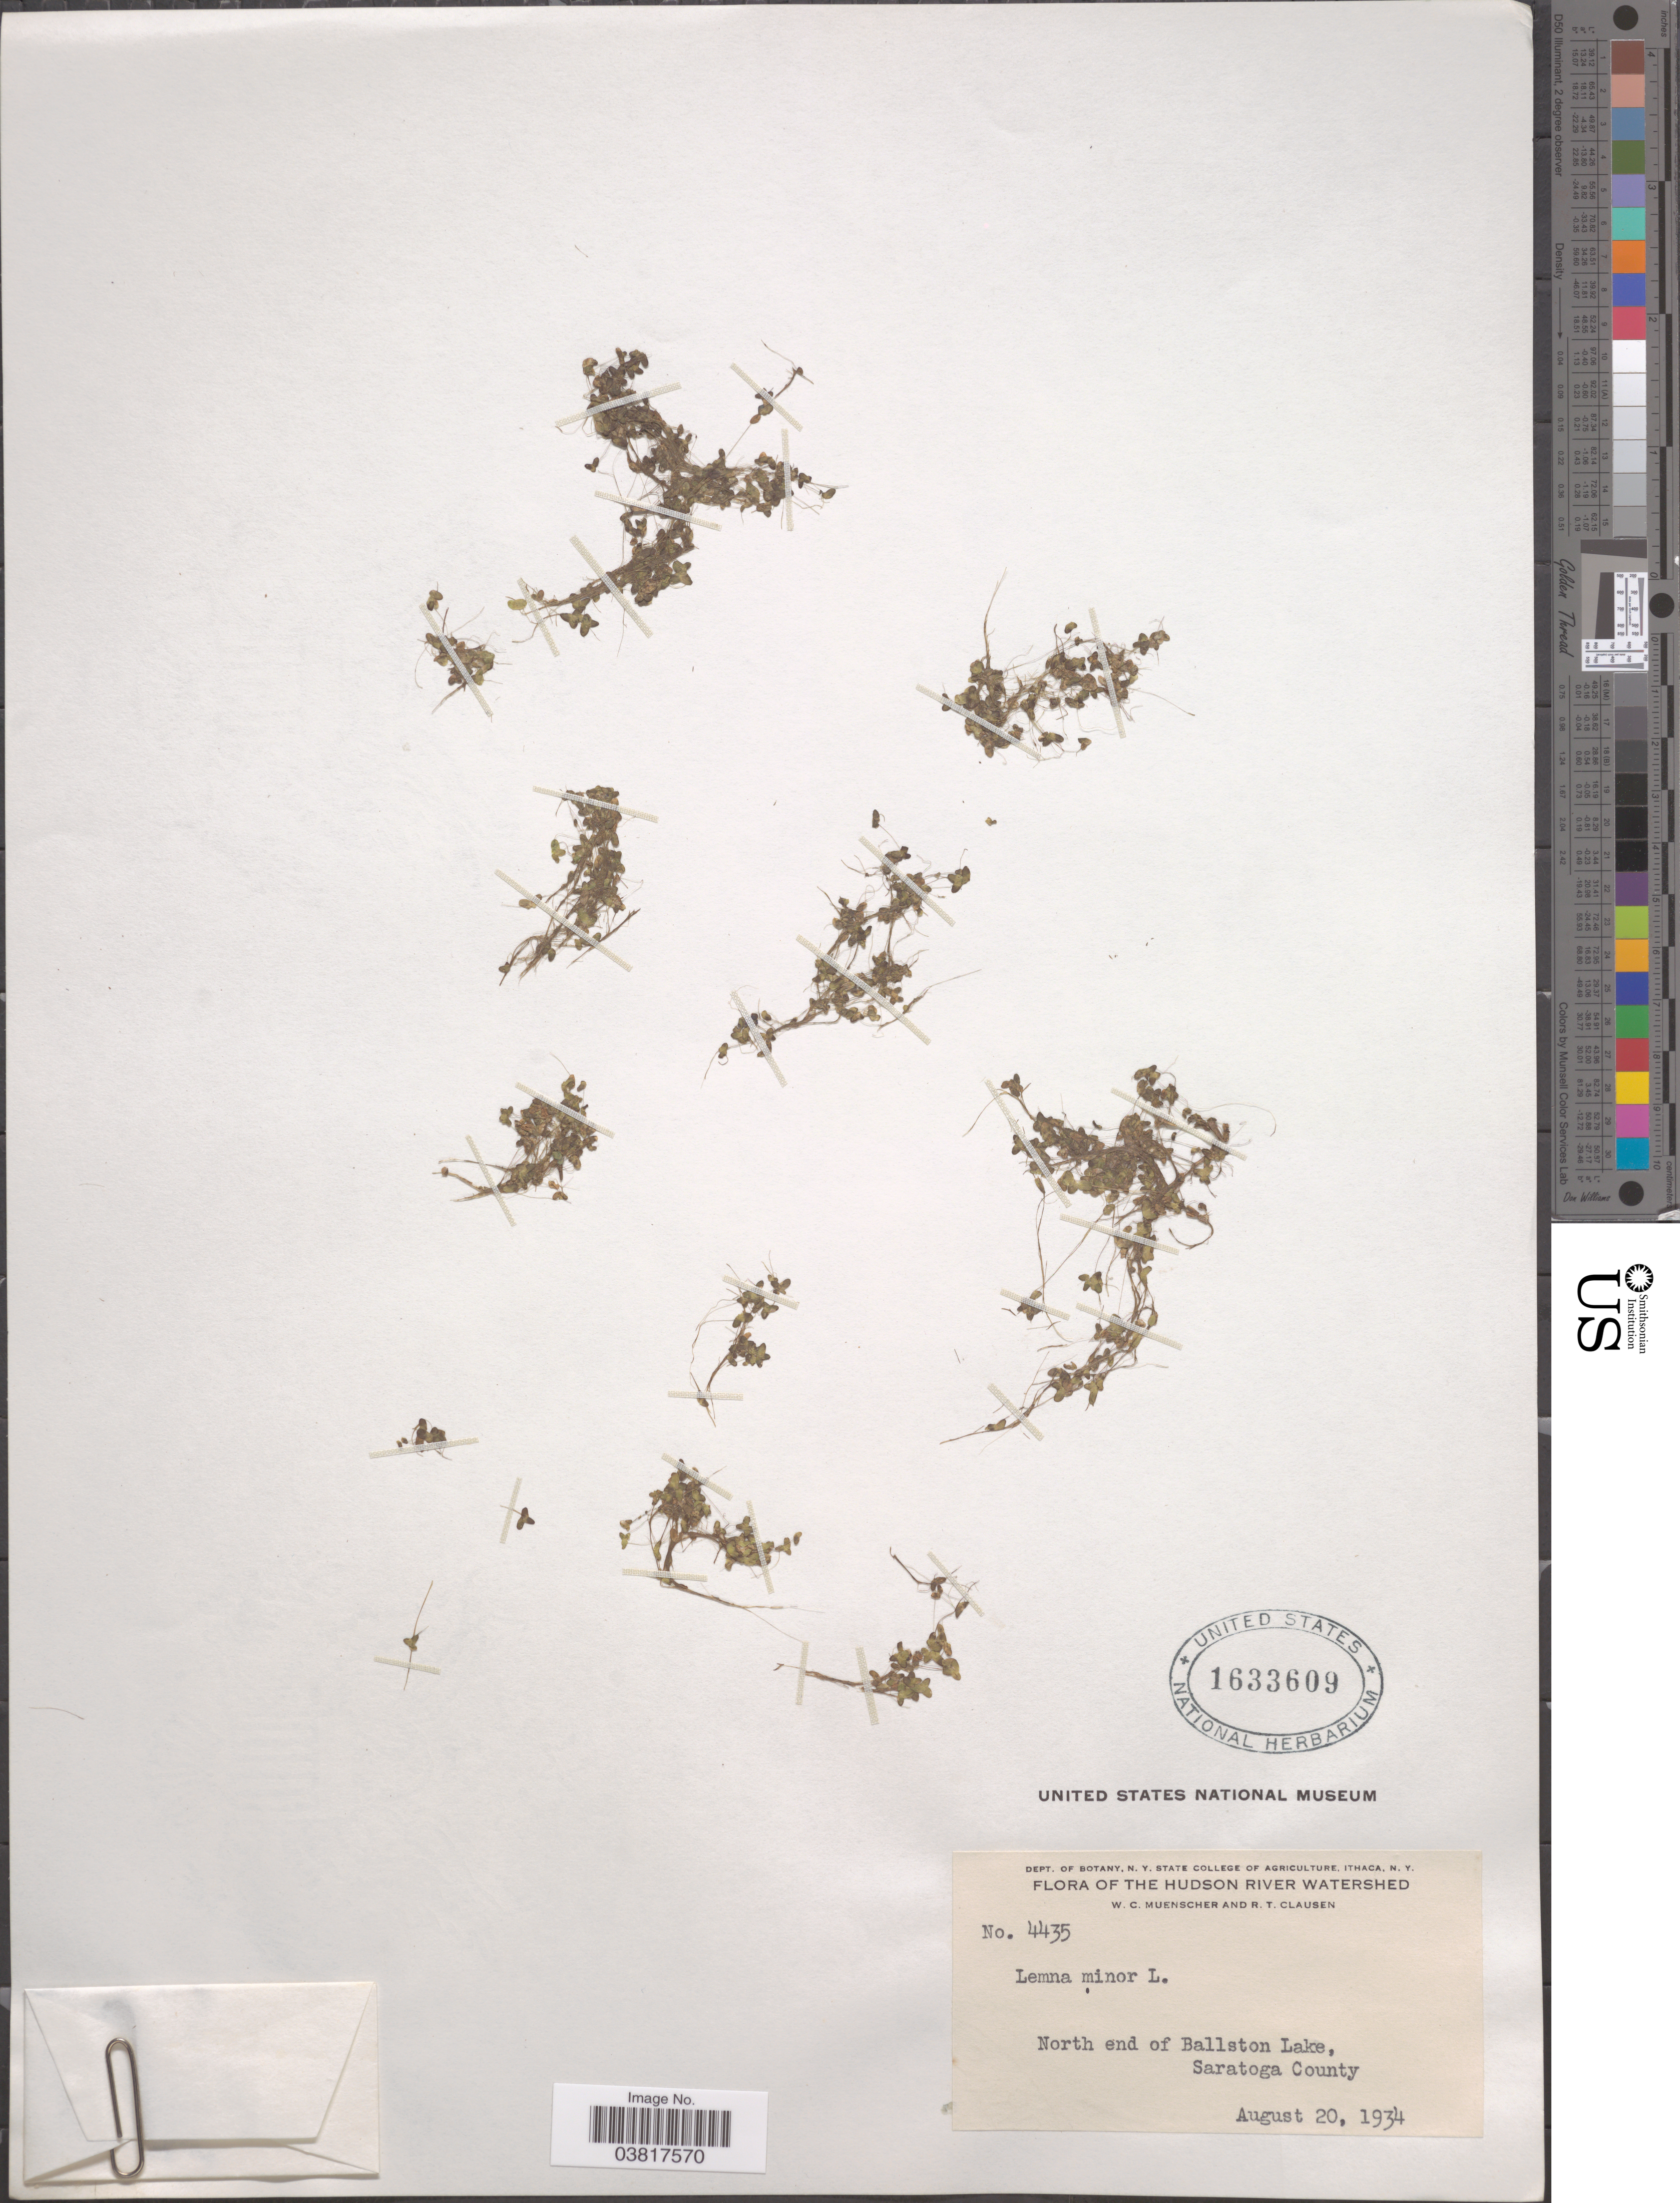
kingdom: Plantae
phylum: Tracheophyta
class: Liliopsida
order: Alismatales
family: Araceae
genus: Lemna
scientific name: Lemna minor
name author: L.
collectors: W. Muenscher & R. T. Clausen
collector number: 4435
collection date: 1934-08-20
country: United States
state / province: New York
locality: The Hudson River Watershed. North end of Ballston Lake, Saratoga County.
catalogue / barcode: US 1633609